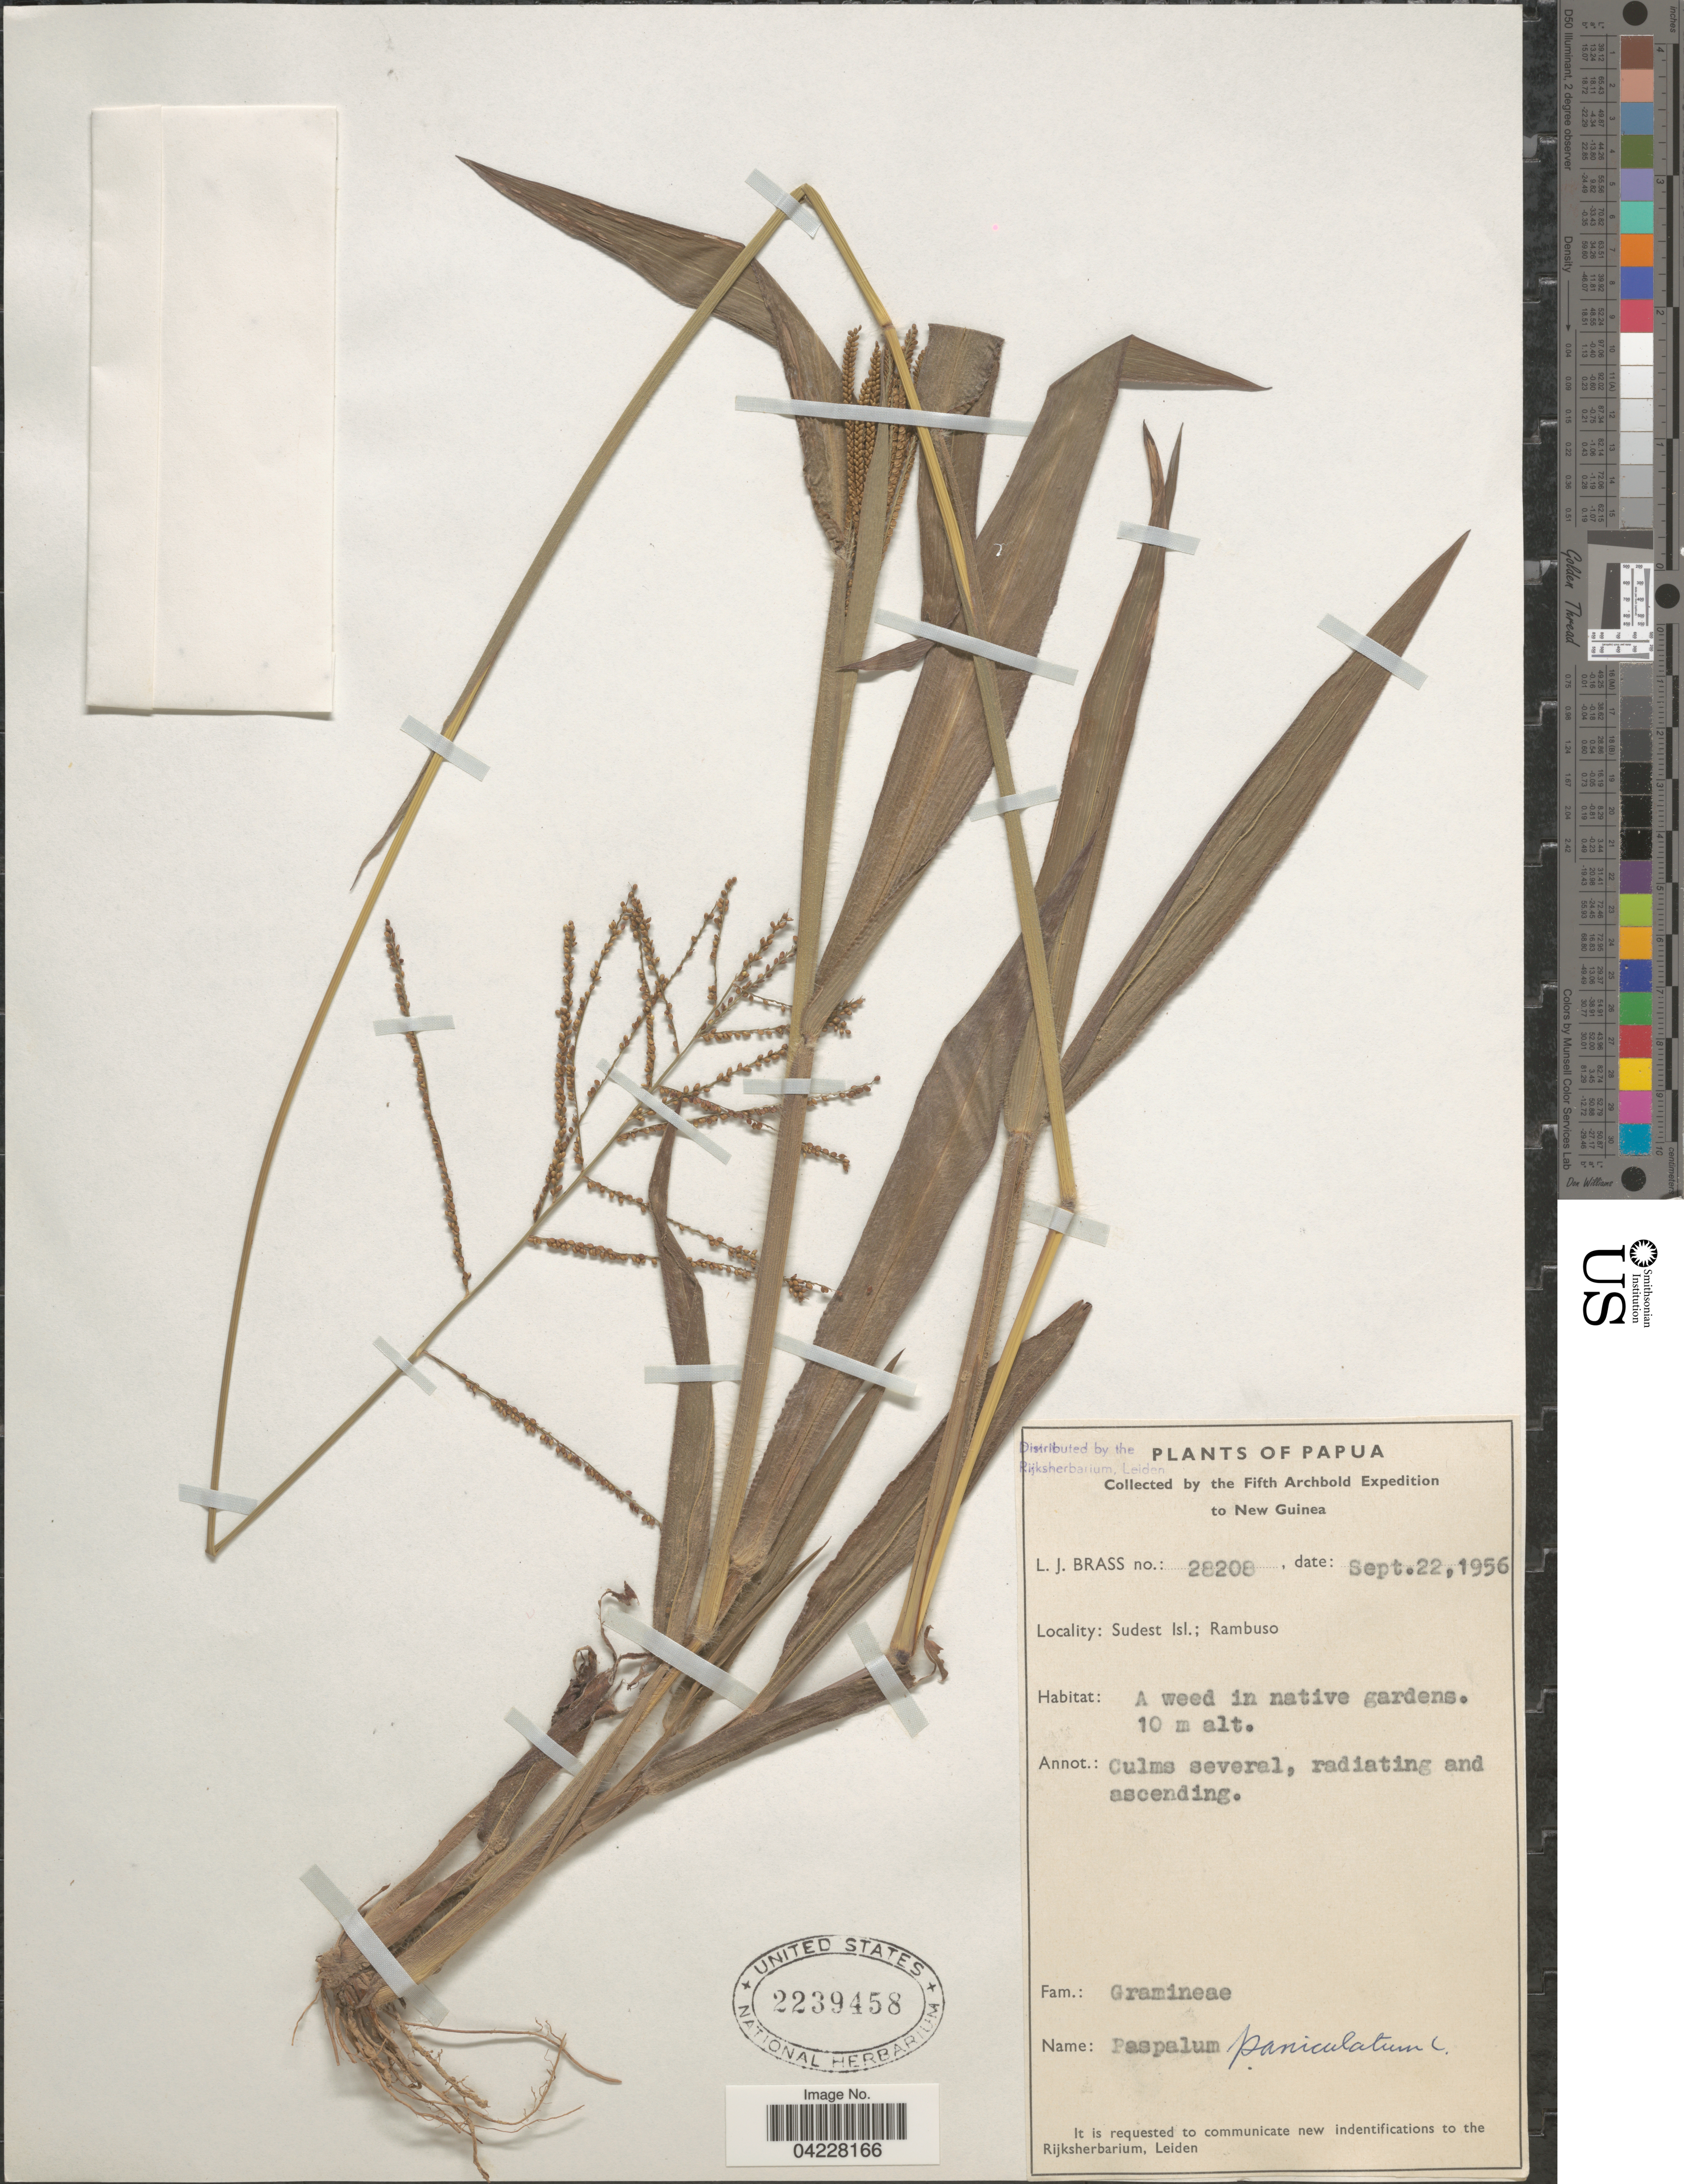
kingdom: Plantae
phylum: Tracheophyta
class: Liliopsida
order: Poales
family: Poaceae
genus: Paspalum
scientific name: Paspalum paniculatum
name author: L.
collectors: L. J. Brass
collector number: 28208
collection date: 1956-09-22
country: Papua New Guinea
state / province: Milne Bay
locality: The Fifth Archbold Expedition to New Guinea. Sudest Isl.; Rambuso.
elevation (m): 10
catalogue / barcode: US 2239458